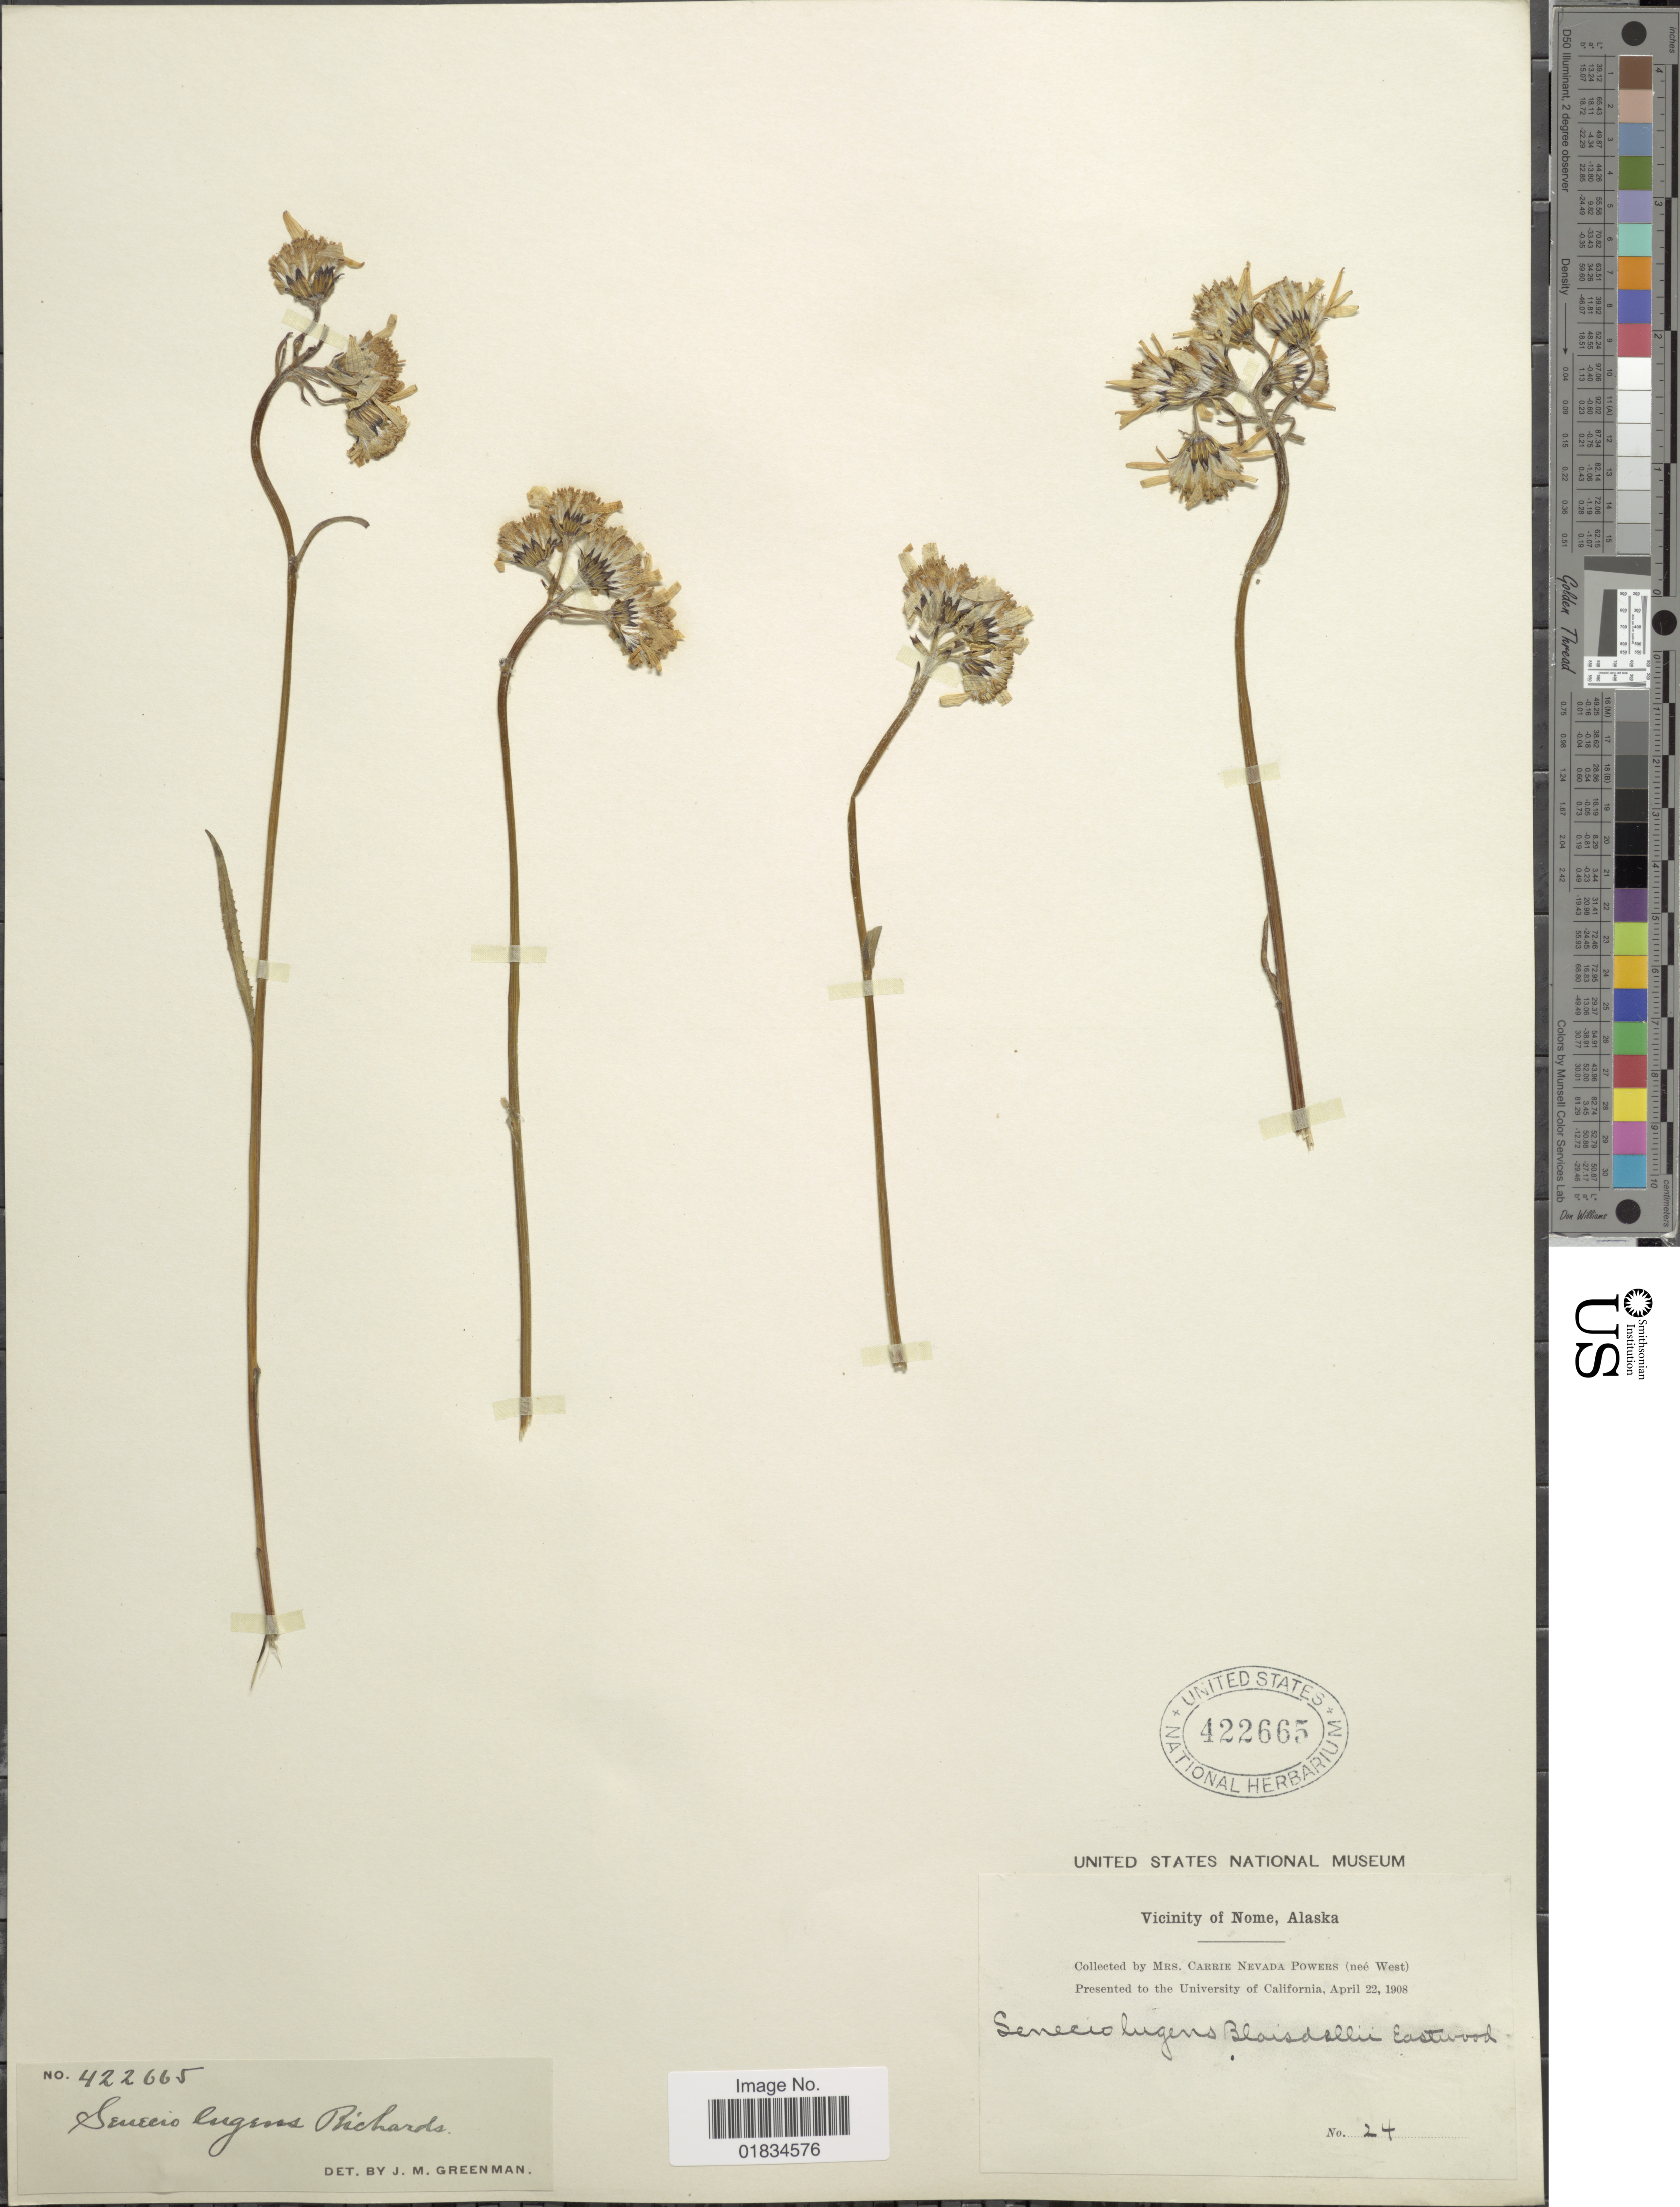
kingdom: Plantae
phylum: Tracheophyta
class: Magnoliopsida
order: Asterales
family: Asteraceae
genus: Senecio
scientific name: Senecio lugens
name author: Richardson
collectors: C. Powers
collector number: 24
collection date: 1908-04-22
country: United States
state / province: Alaska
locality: Vicinity of Nome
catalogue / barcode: US 422665